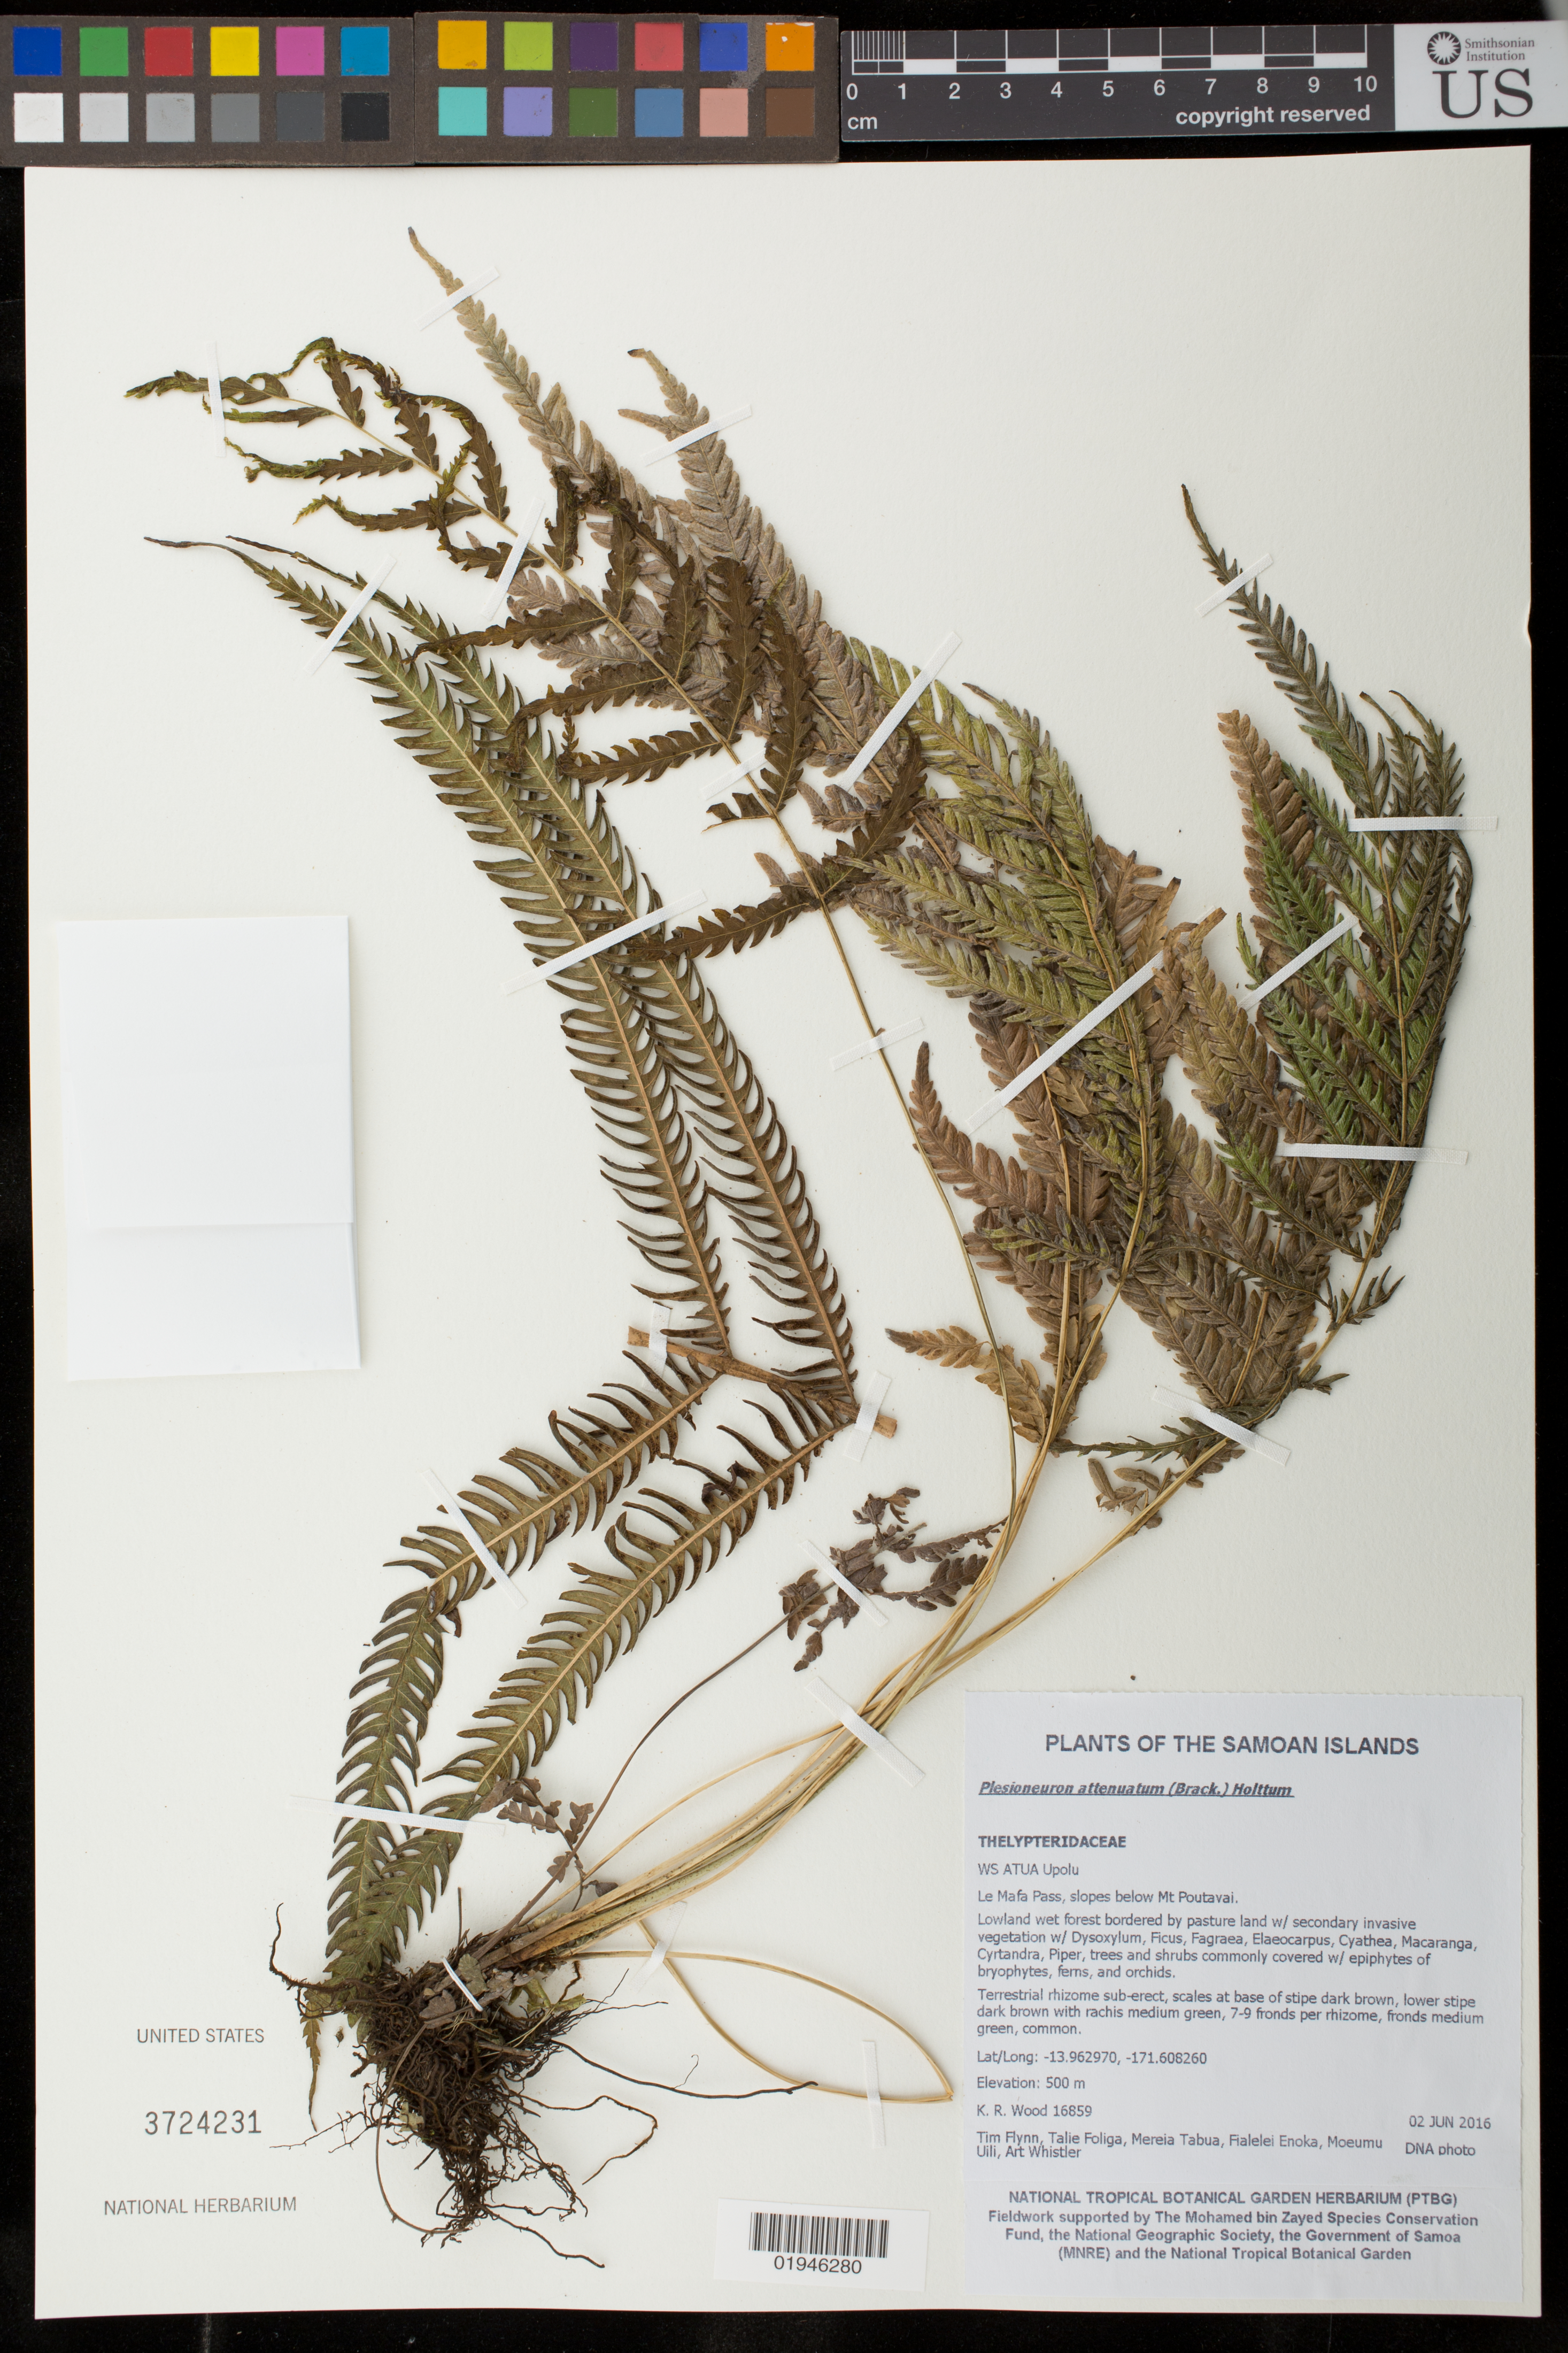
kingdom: Plantae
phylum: Tracheophyta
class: Polypodiopsida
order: Polypodiales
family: Thelypteridaceae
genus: Plesioneuron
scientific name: Plesioneuron attenuatum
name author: (Brack.) Holttum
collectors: K. R. Wood, T. W. Flynn, T. Foliga, M. Tabua, F. Enoka, M. Uili & A. Whistler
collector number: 16859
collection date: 2016-06-02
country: Samoa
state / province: Atua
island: Upolu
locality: Upolu, Le Mafa Pass, slopes below Mt. Poutavai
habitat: Lowland wet forest bordered by pasture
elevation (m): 500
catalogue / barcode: US 3724231